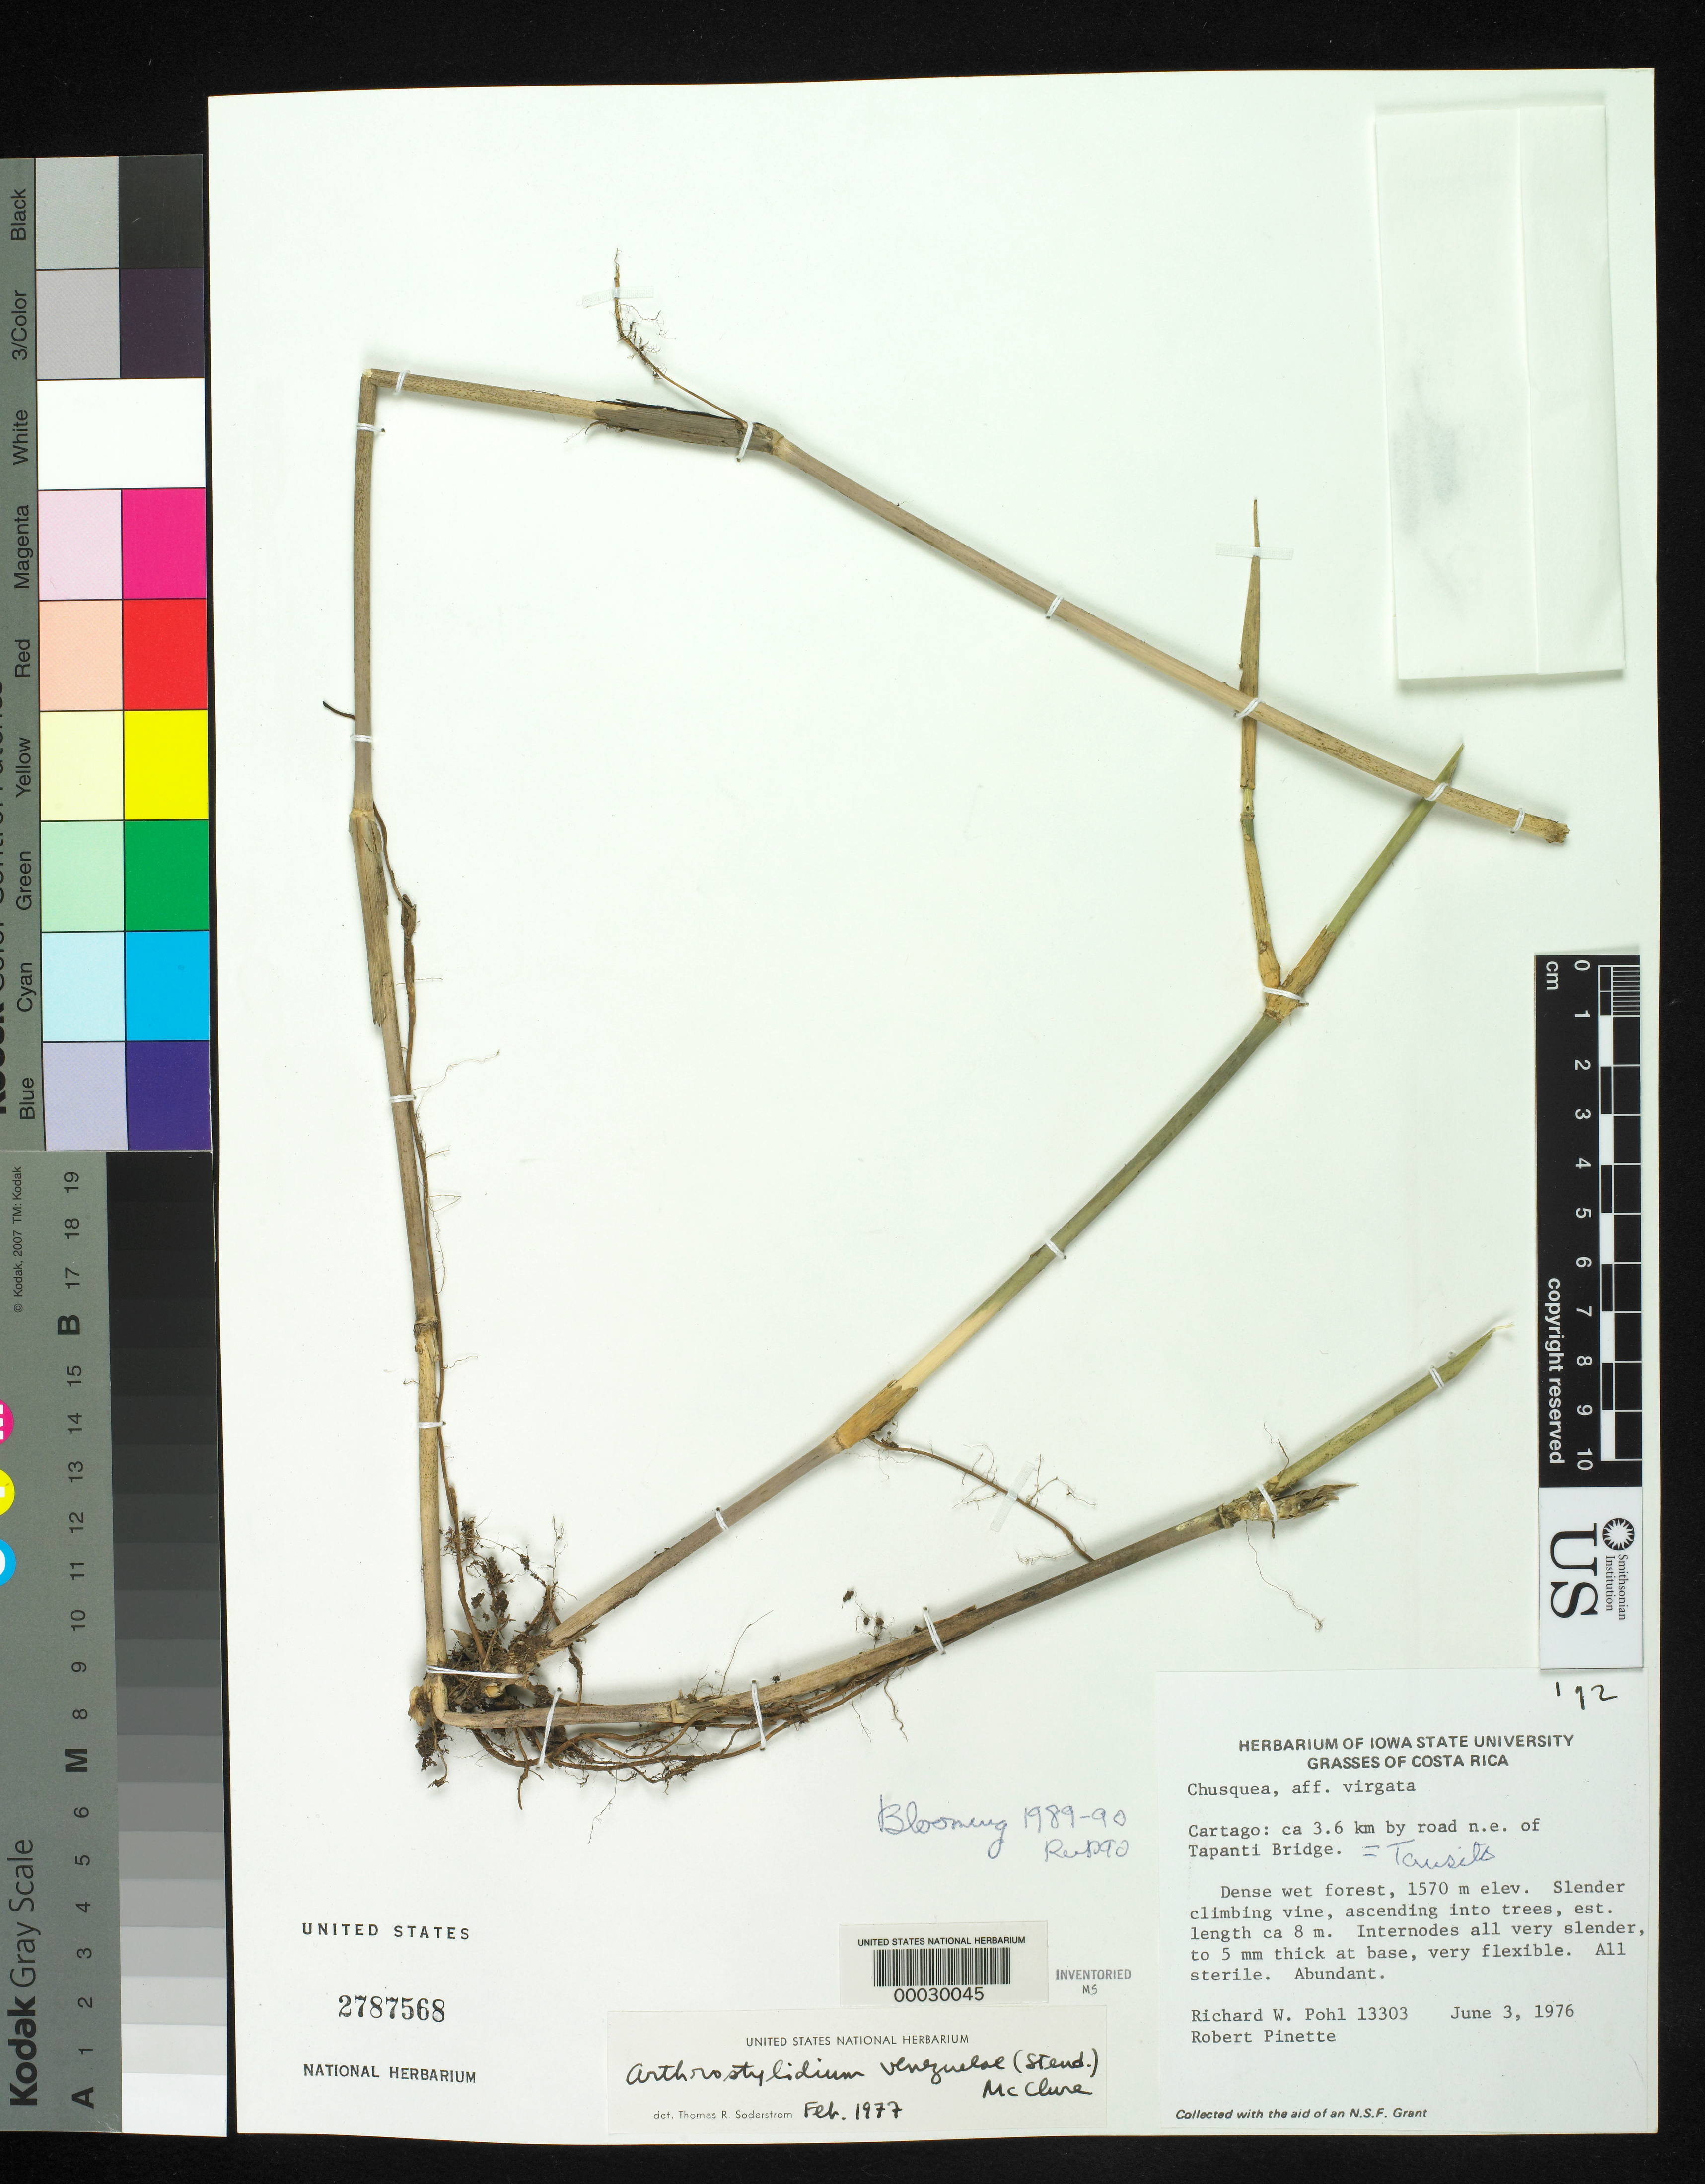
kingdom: Plantae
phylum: Tracheophyta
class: Liliopsida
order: Poales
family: Poaceae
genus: Arthrostylidium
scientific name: Arthrostylidium venezuelae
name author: (Steud.) McClure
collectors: R. W. Pohl & R. Pinette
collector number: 13303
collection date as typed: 03 Jun 1976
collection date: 1976-06-03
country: Costa Rica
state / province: Cartago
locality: Tapanti bridge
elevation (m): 1570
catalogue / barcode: US 2787568